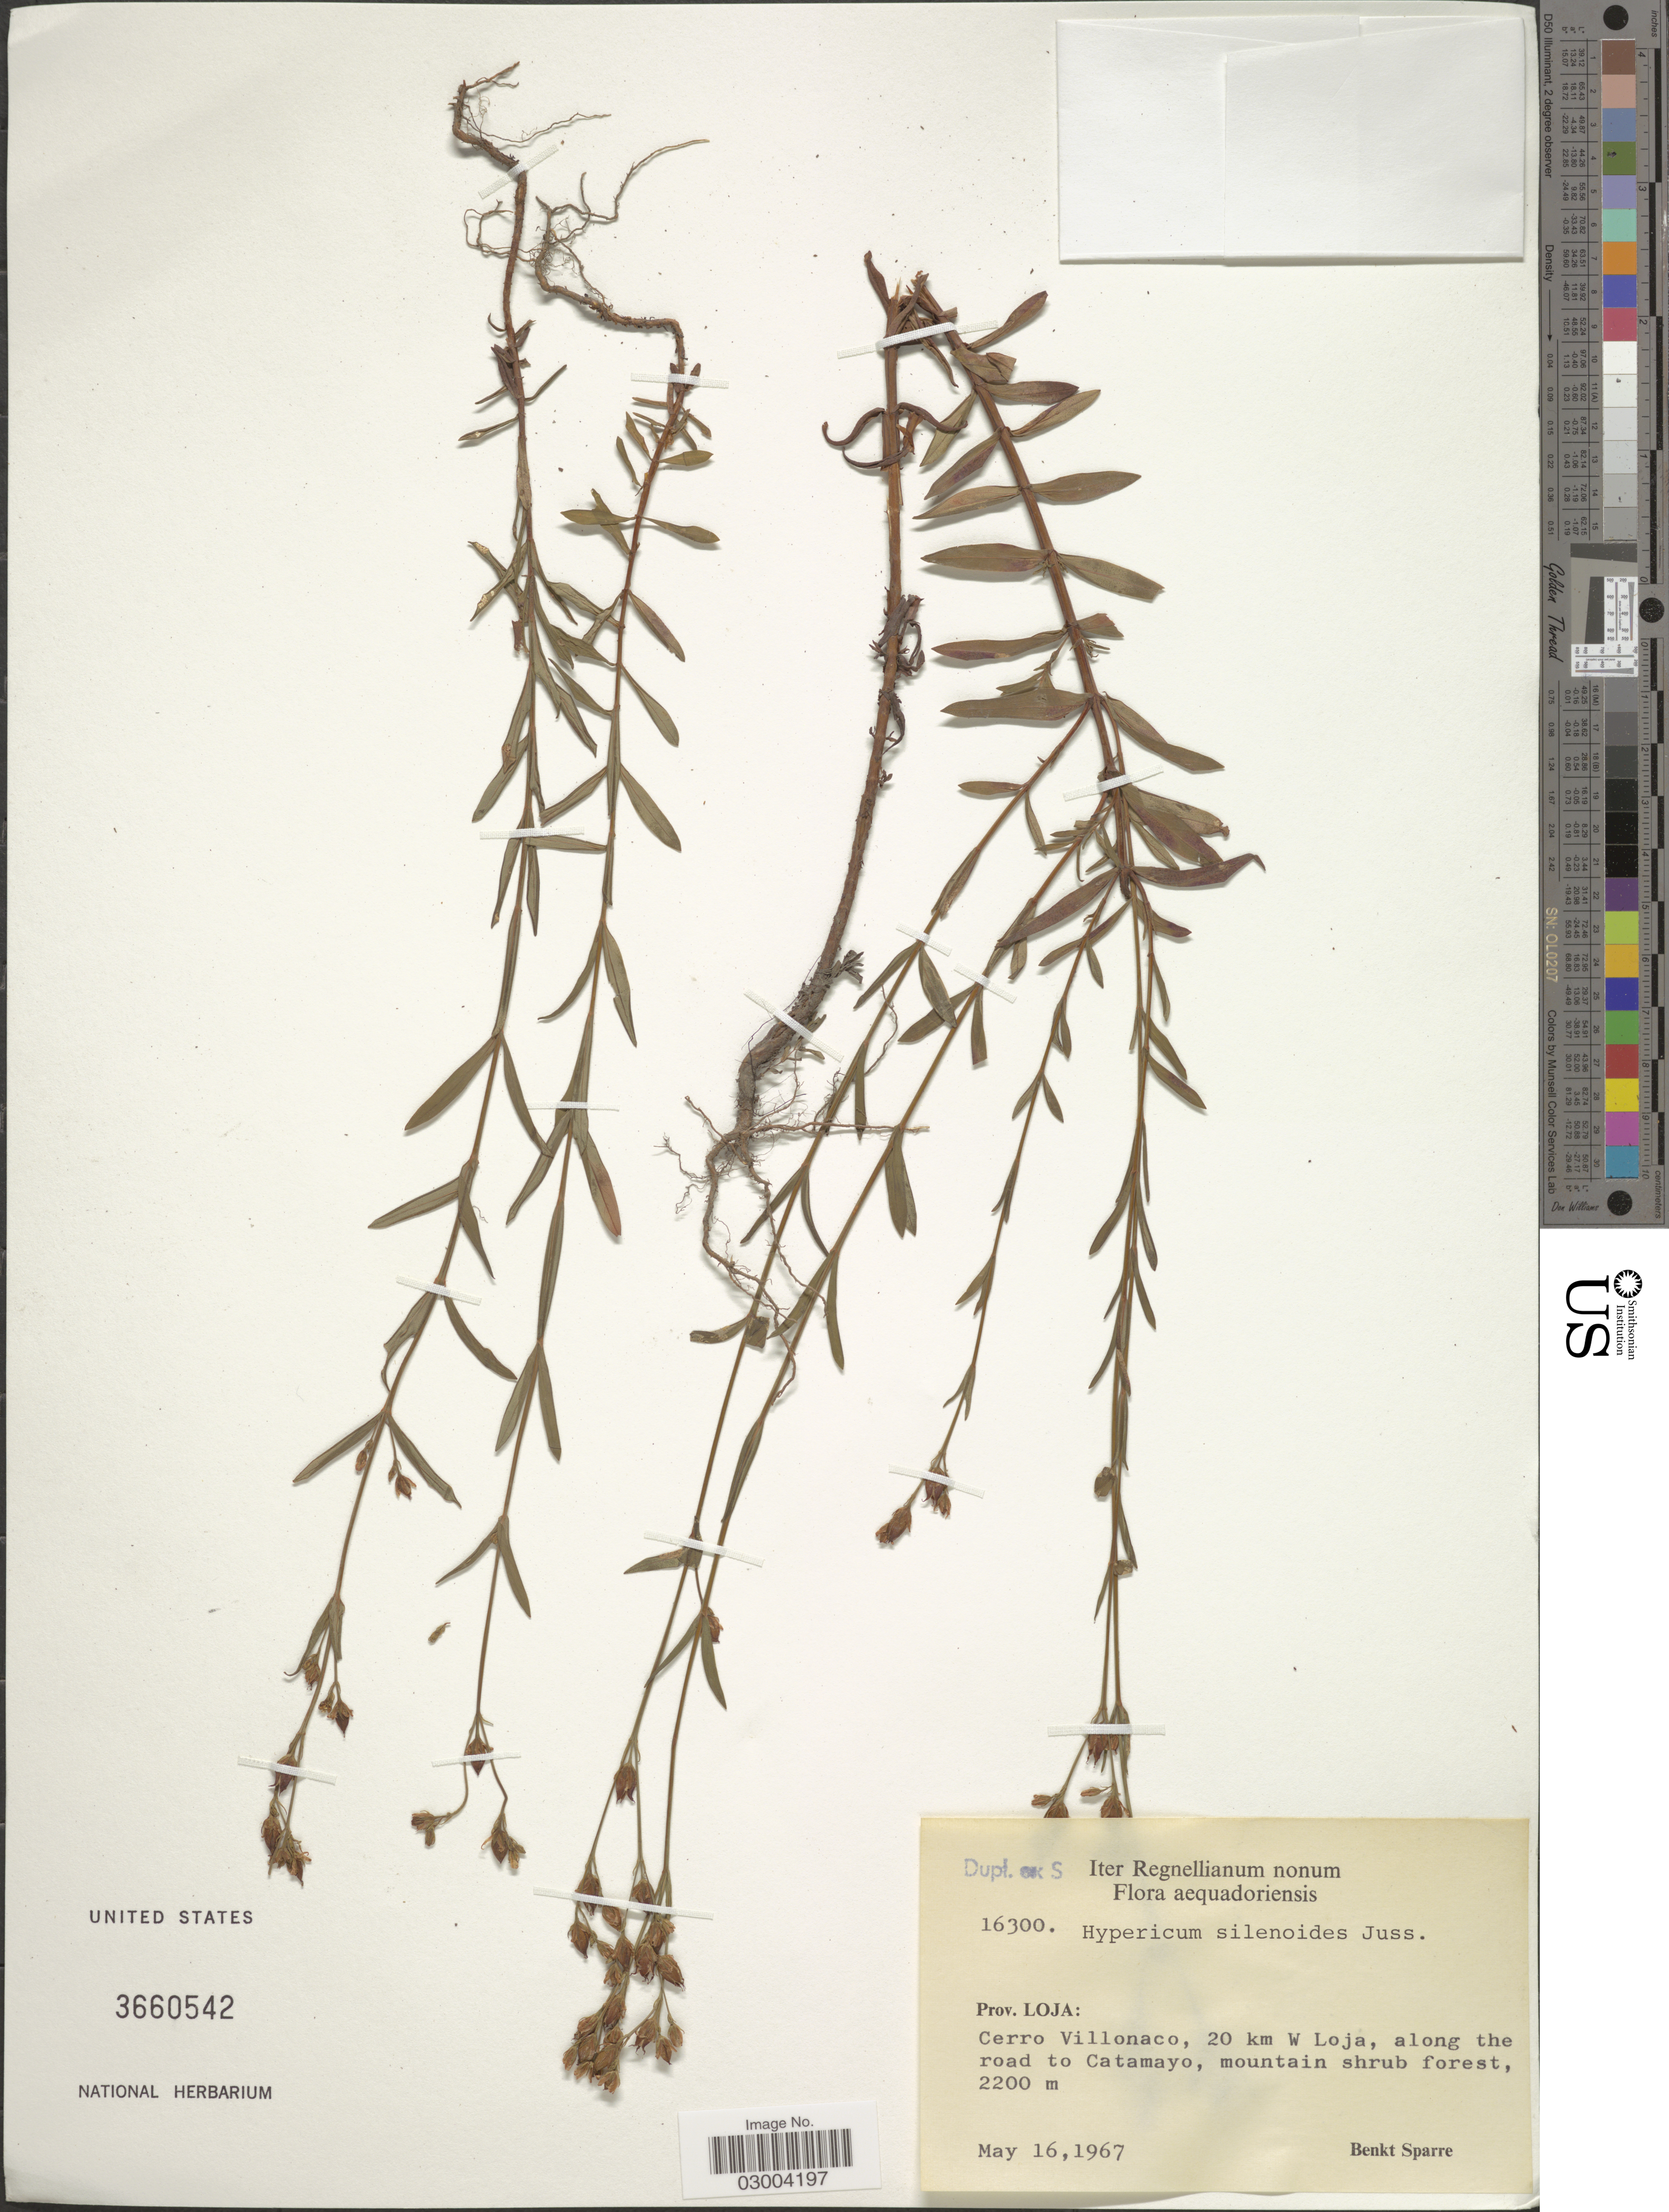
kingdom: Plantae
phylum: Tracheophyta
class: Magnoliopsida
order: Malpighiales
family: Hypericaceae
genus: Hypericum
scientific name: Hypericum silenoides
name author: Juss.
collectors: B. Sparre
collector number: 16300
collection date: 1967-05-16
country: Ecuador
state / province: Loja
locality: Prov. Loja: Cerro Villonaco, 20 km W Loja, along the road to Catamayo.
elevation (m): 2200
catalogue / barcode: US 3660542